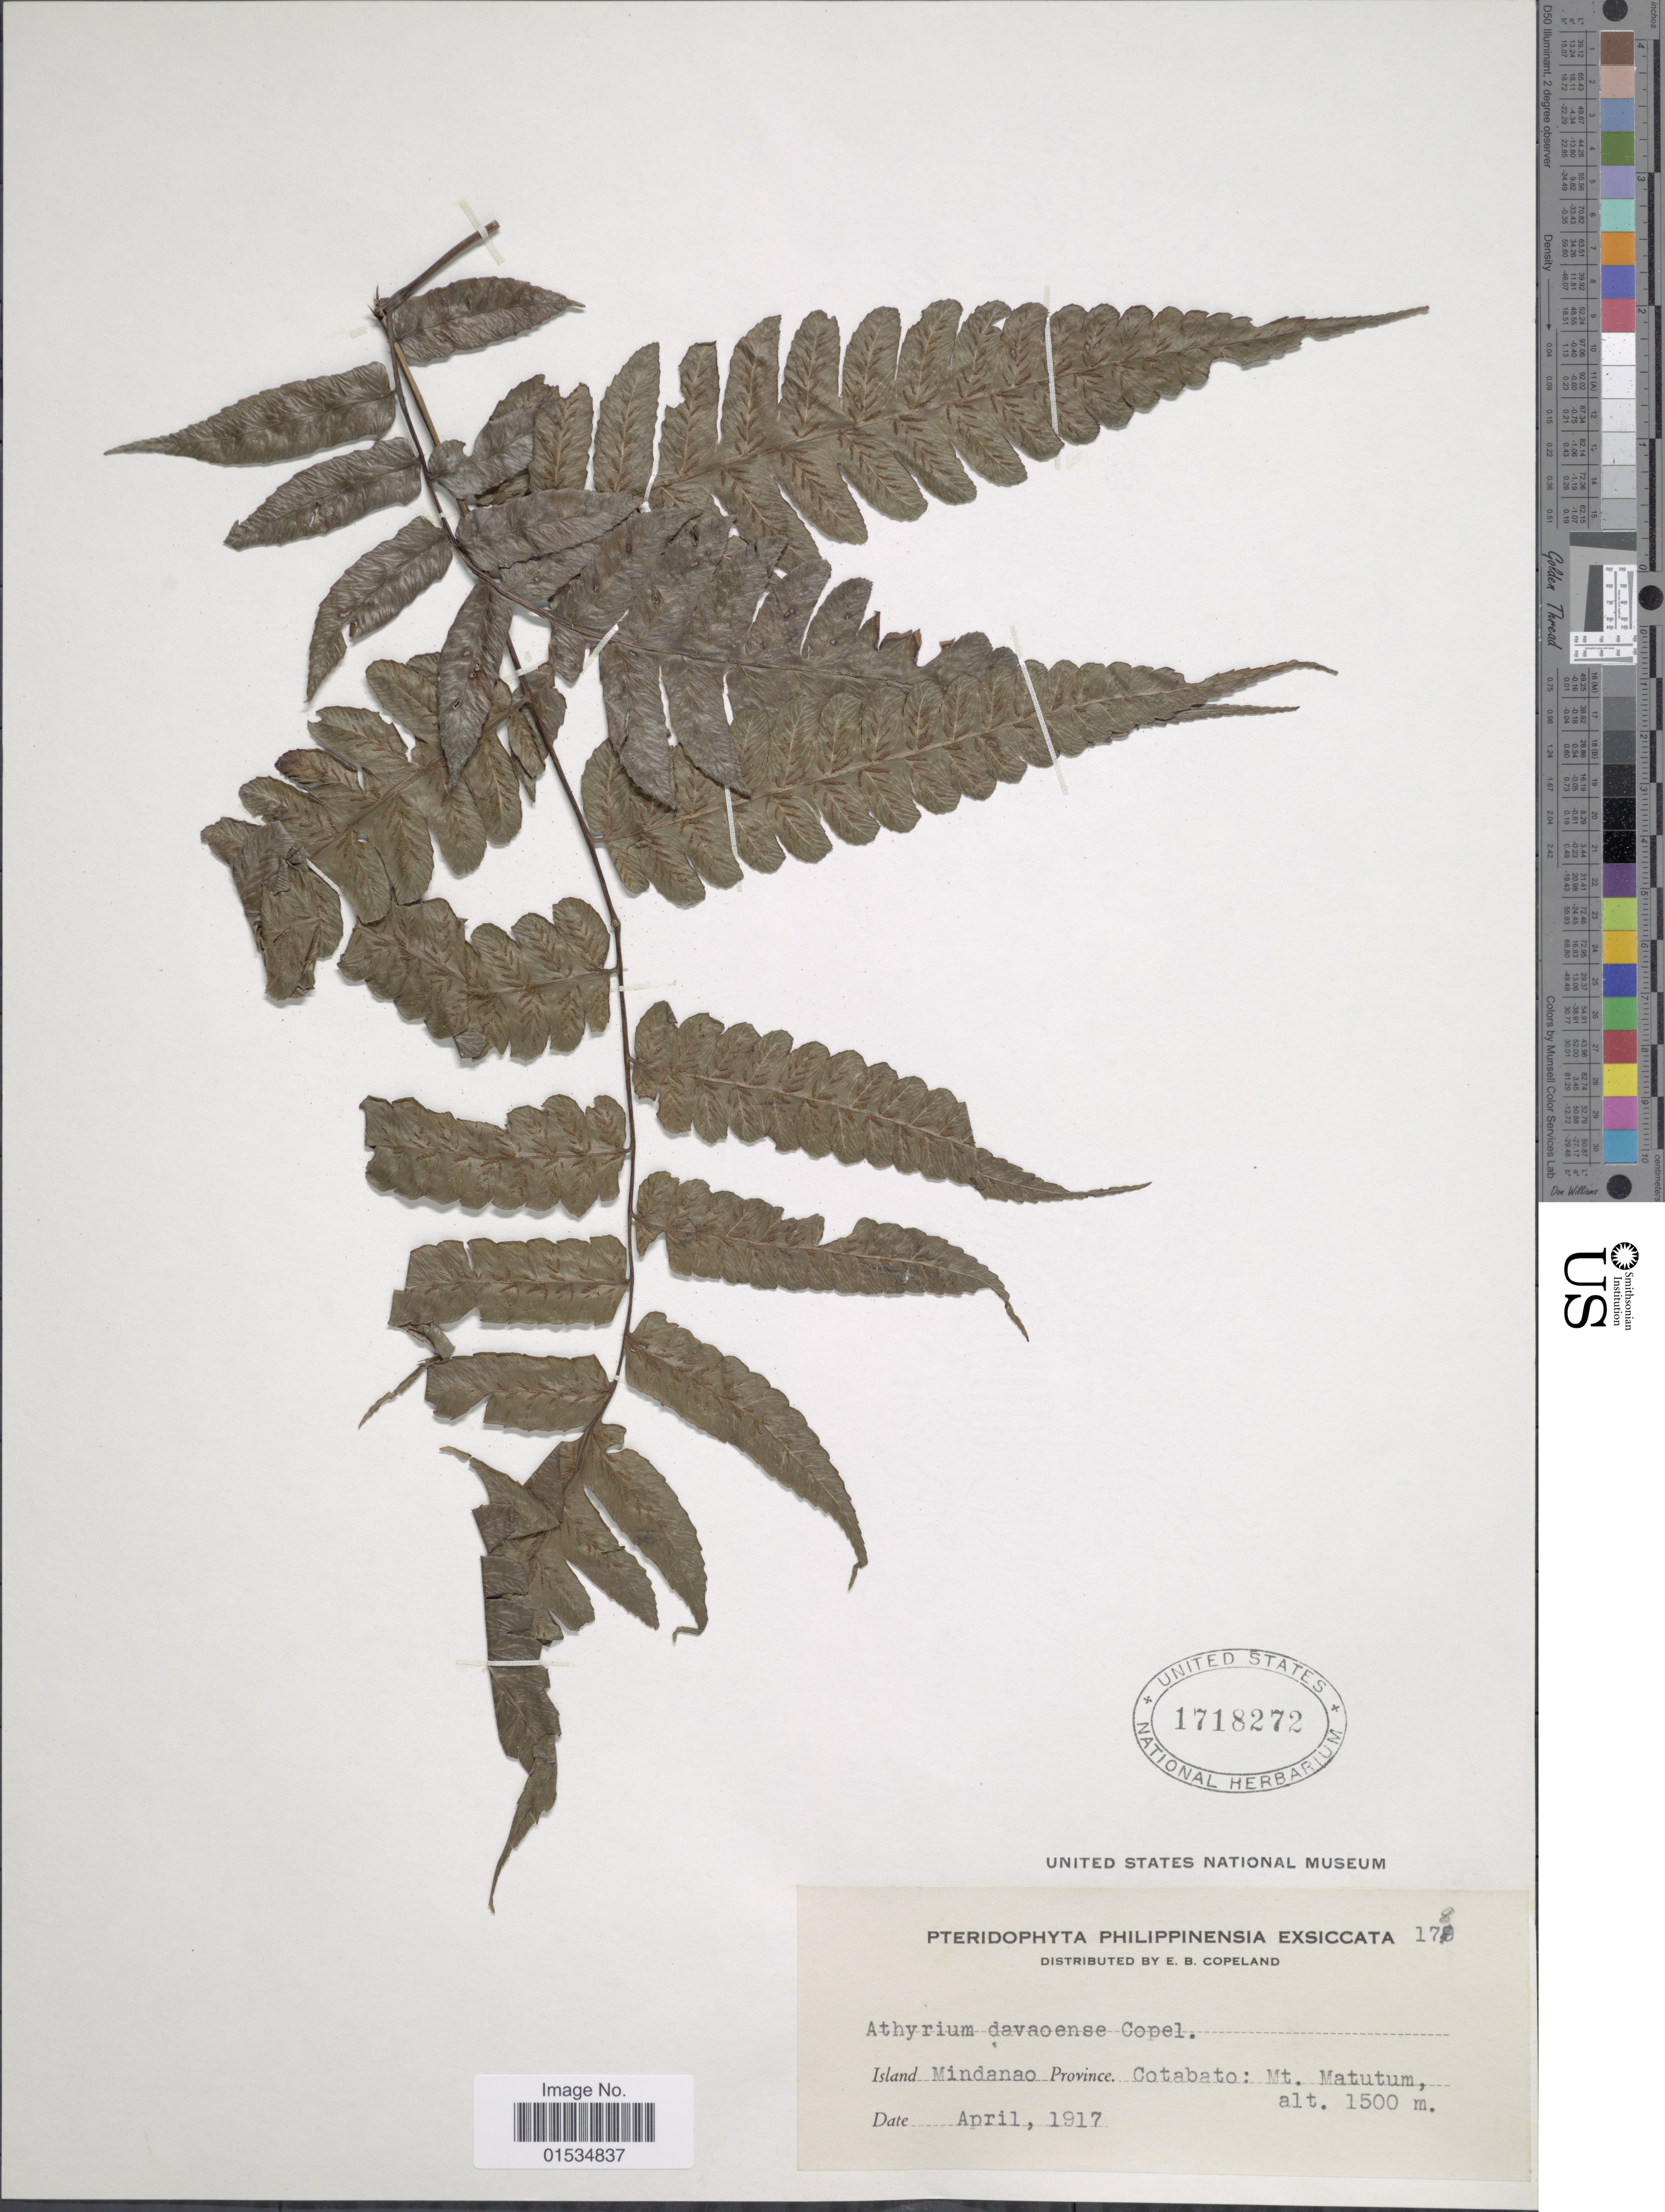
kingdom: Plantae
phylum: Tracheophyta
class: Polypodiopsida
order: Polypodiales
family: Athyriaceae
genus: Diplazium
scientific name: Diplazium davaoense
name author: Copel.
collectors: E. B. Copeland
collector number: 178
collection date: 1917-04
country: Philippines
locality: Mindanao, Cotabato:Mt. Matutum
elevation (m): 1500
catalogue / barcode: US 1718272